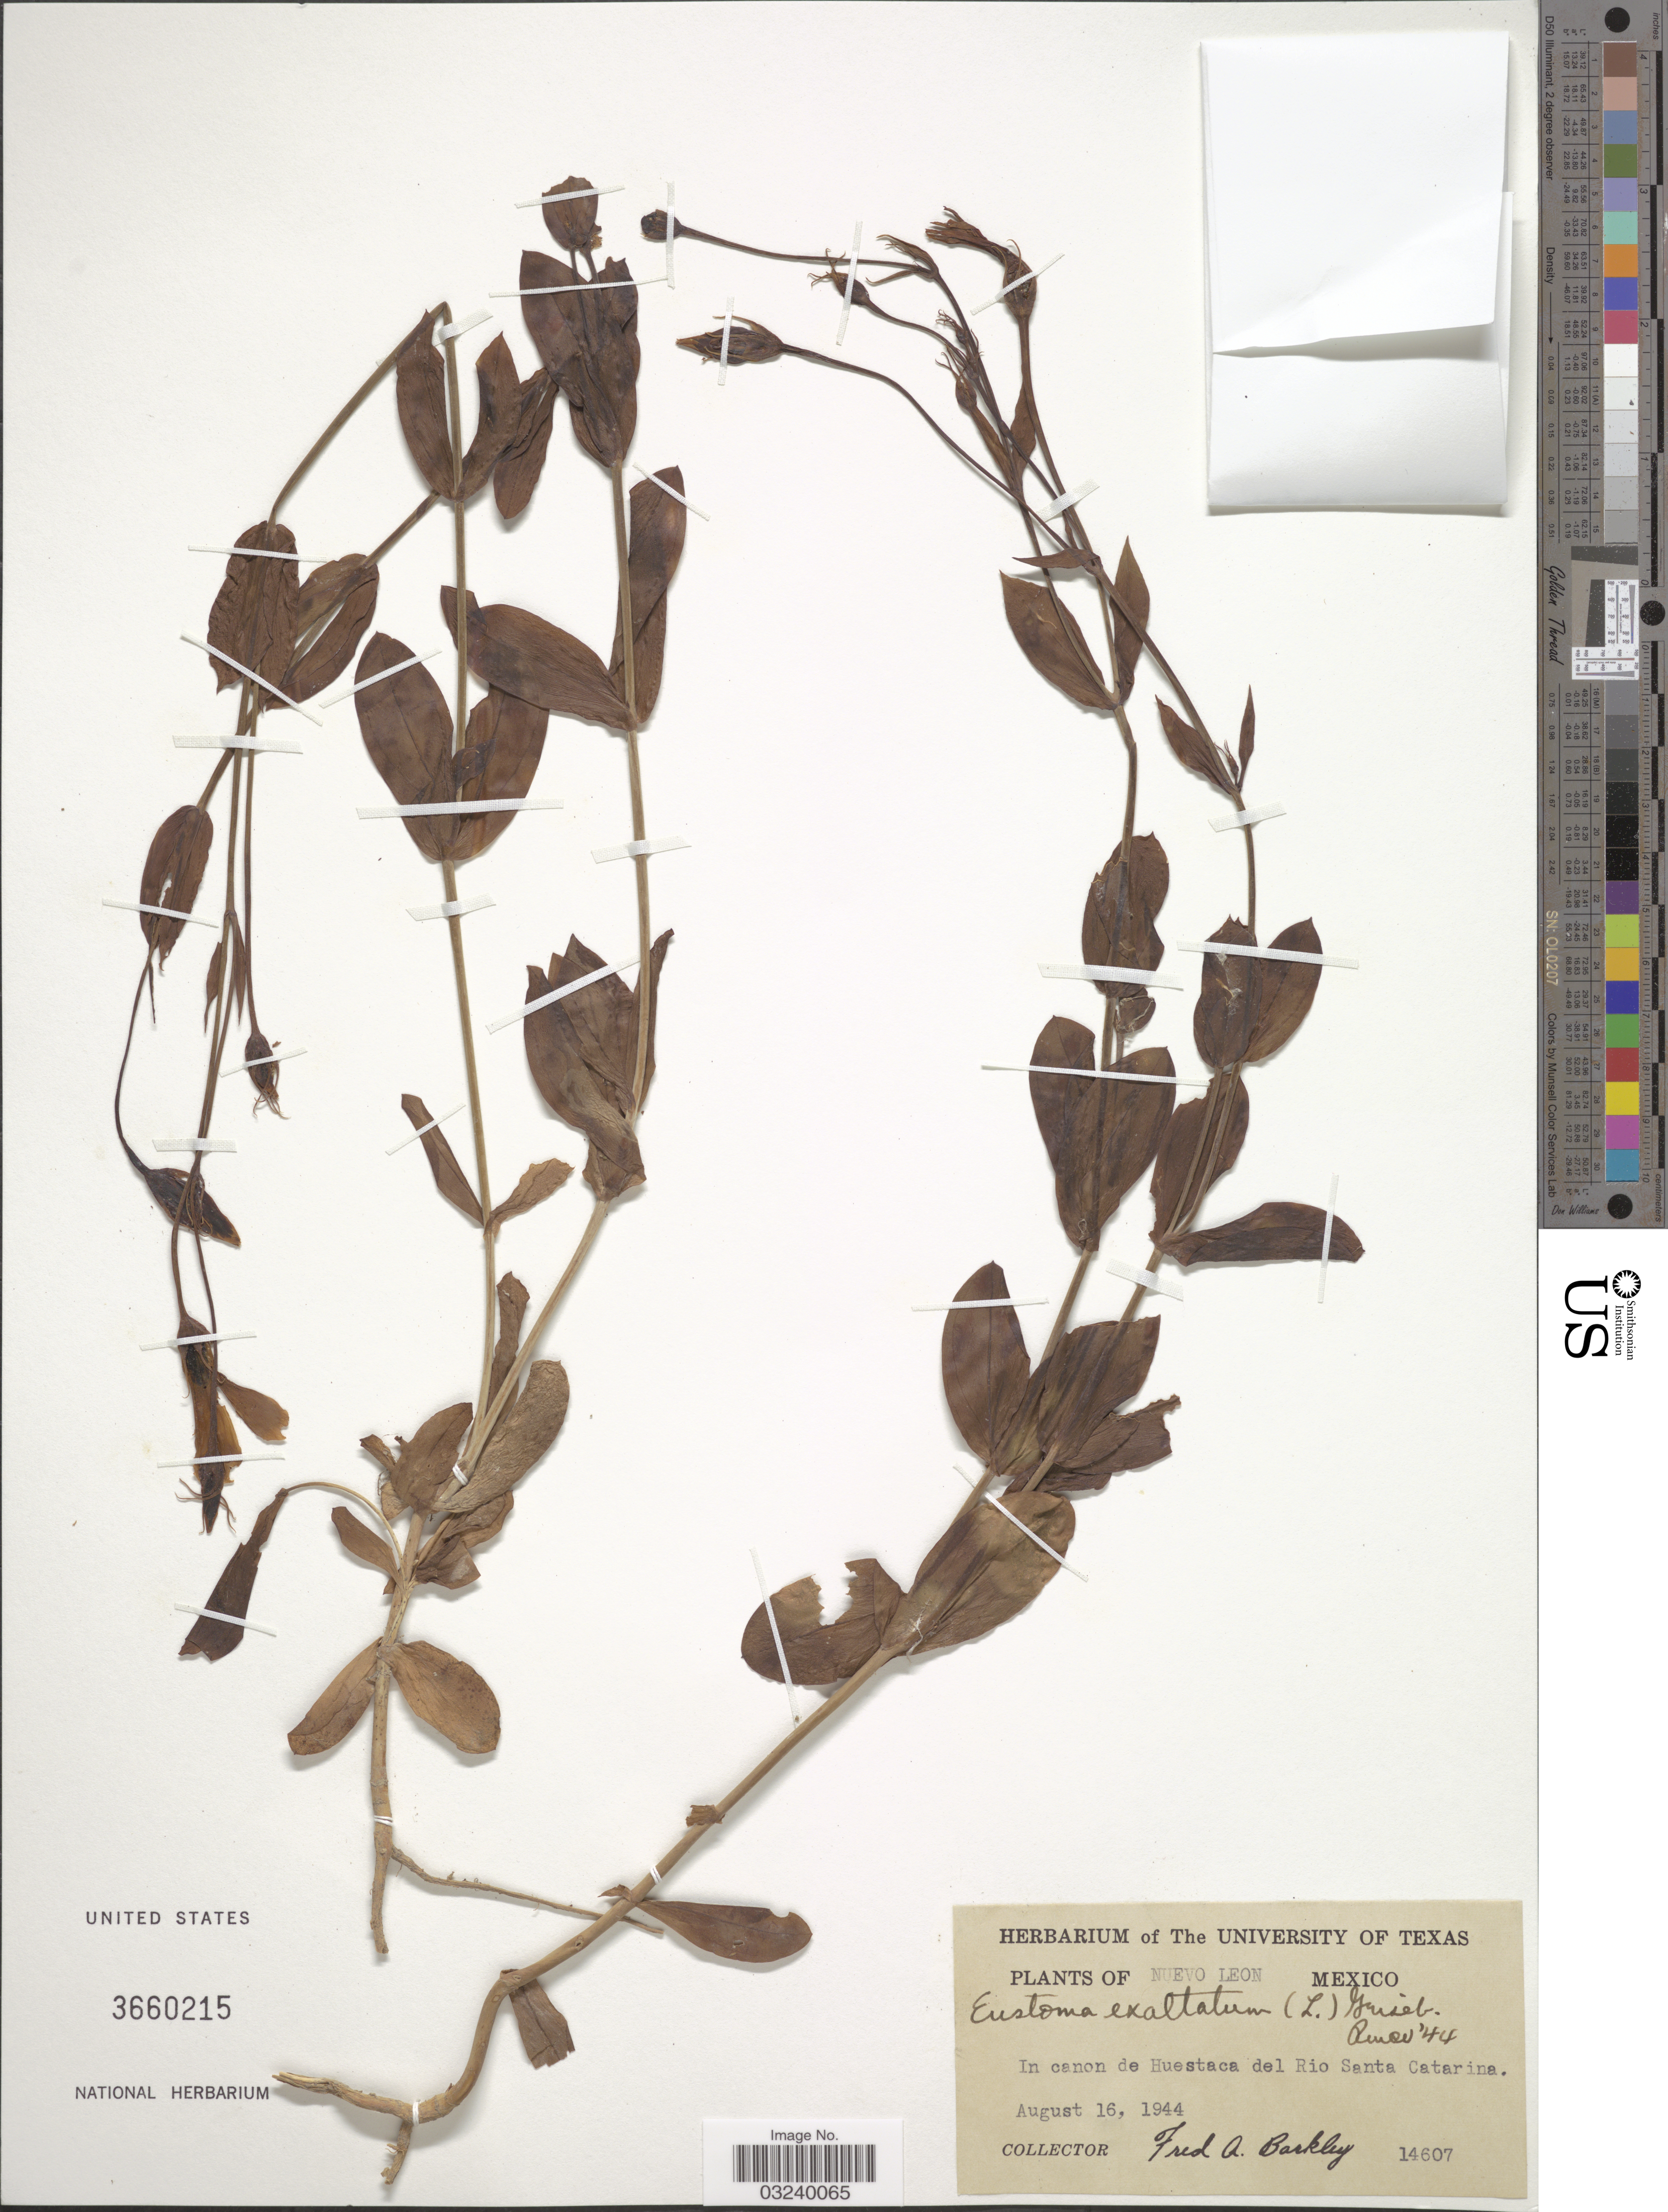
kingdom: Plantae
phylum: Tracheophyta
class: Magnoliopsida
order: Gentianales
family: Gentianaceae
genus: Eustoma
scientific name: Eustoma exaltatum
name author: (L.) Salisb. ex Don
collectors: F. A. Barkley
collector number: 14607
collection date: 1944-08-16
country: Mexico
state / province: Nuevo León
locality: Nuevo Leon, Mexico, In canon de Huestaca del Rio Santa Catarina.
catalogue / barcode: US 3660215